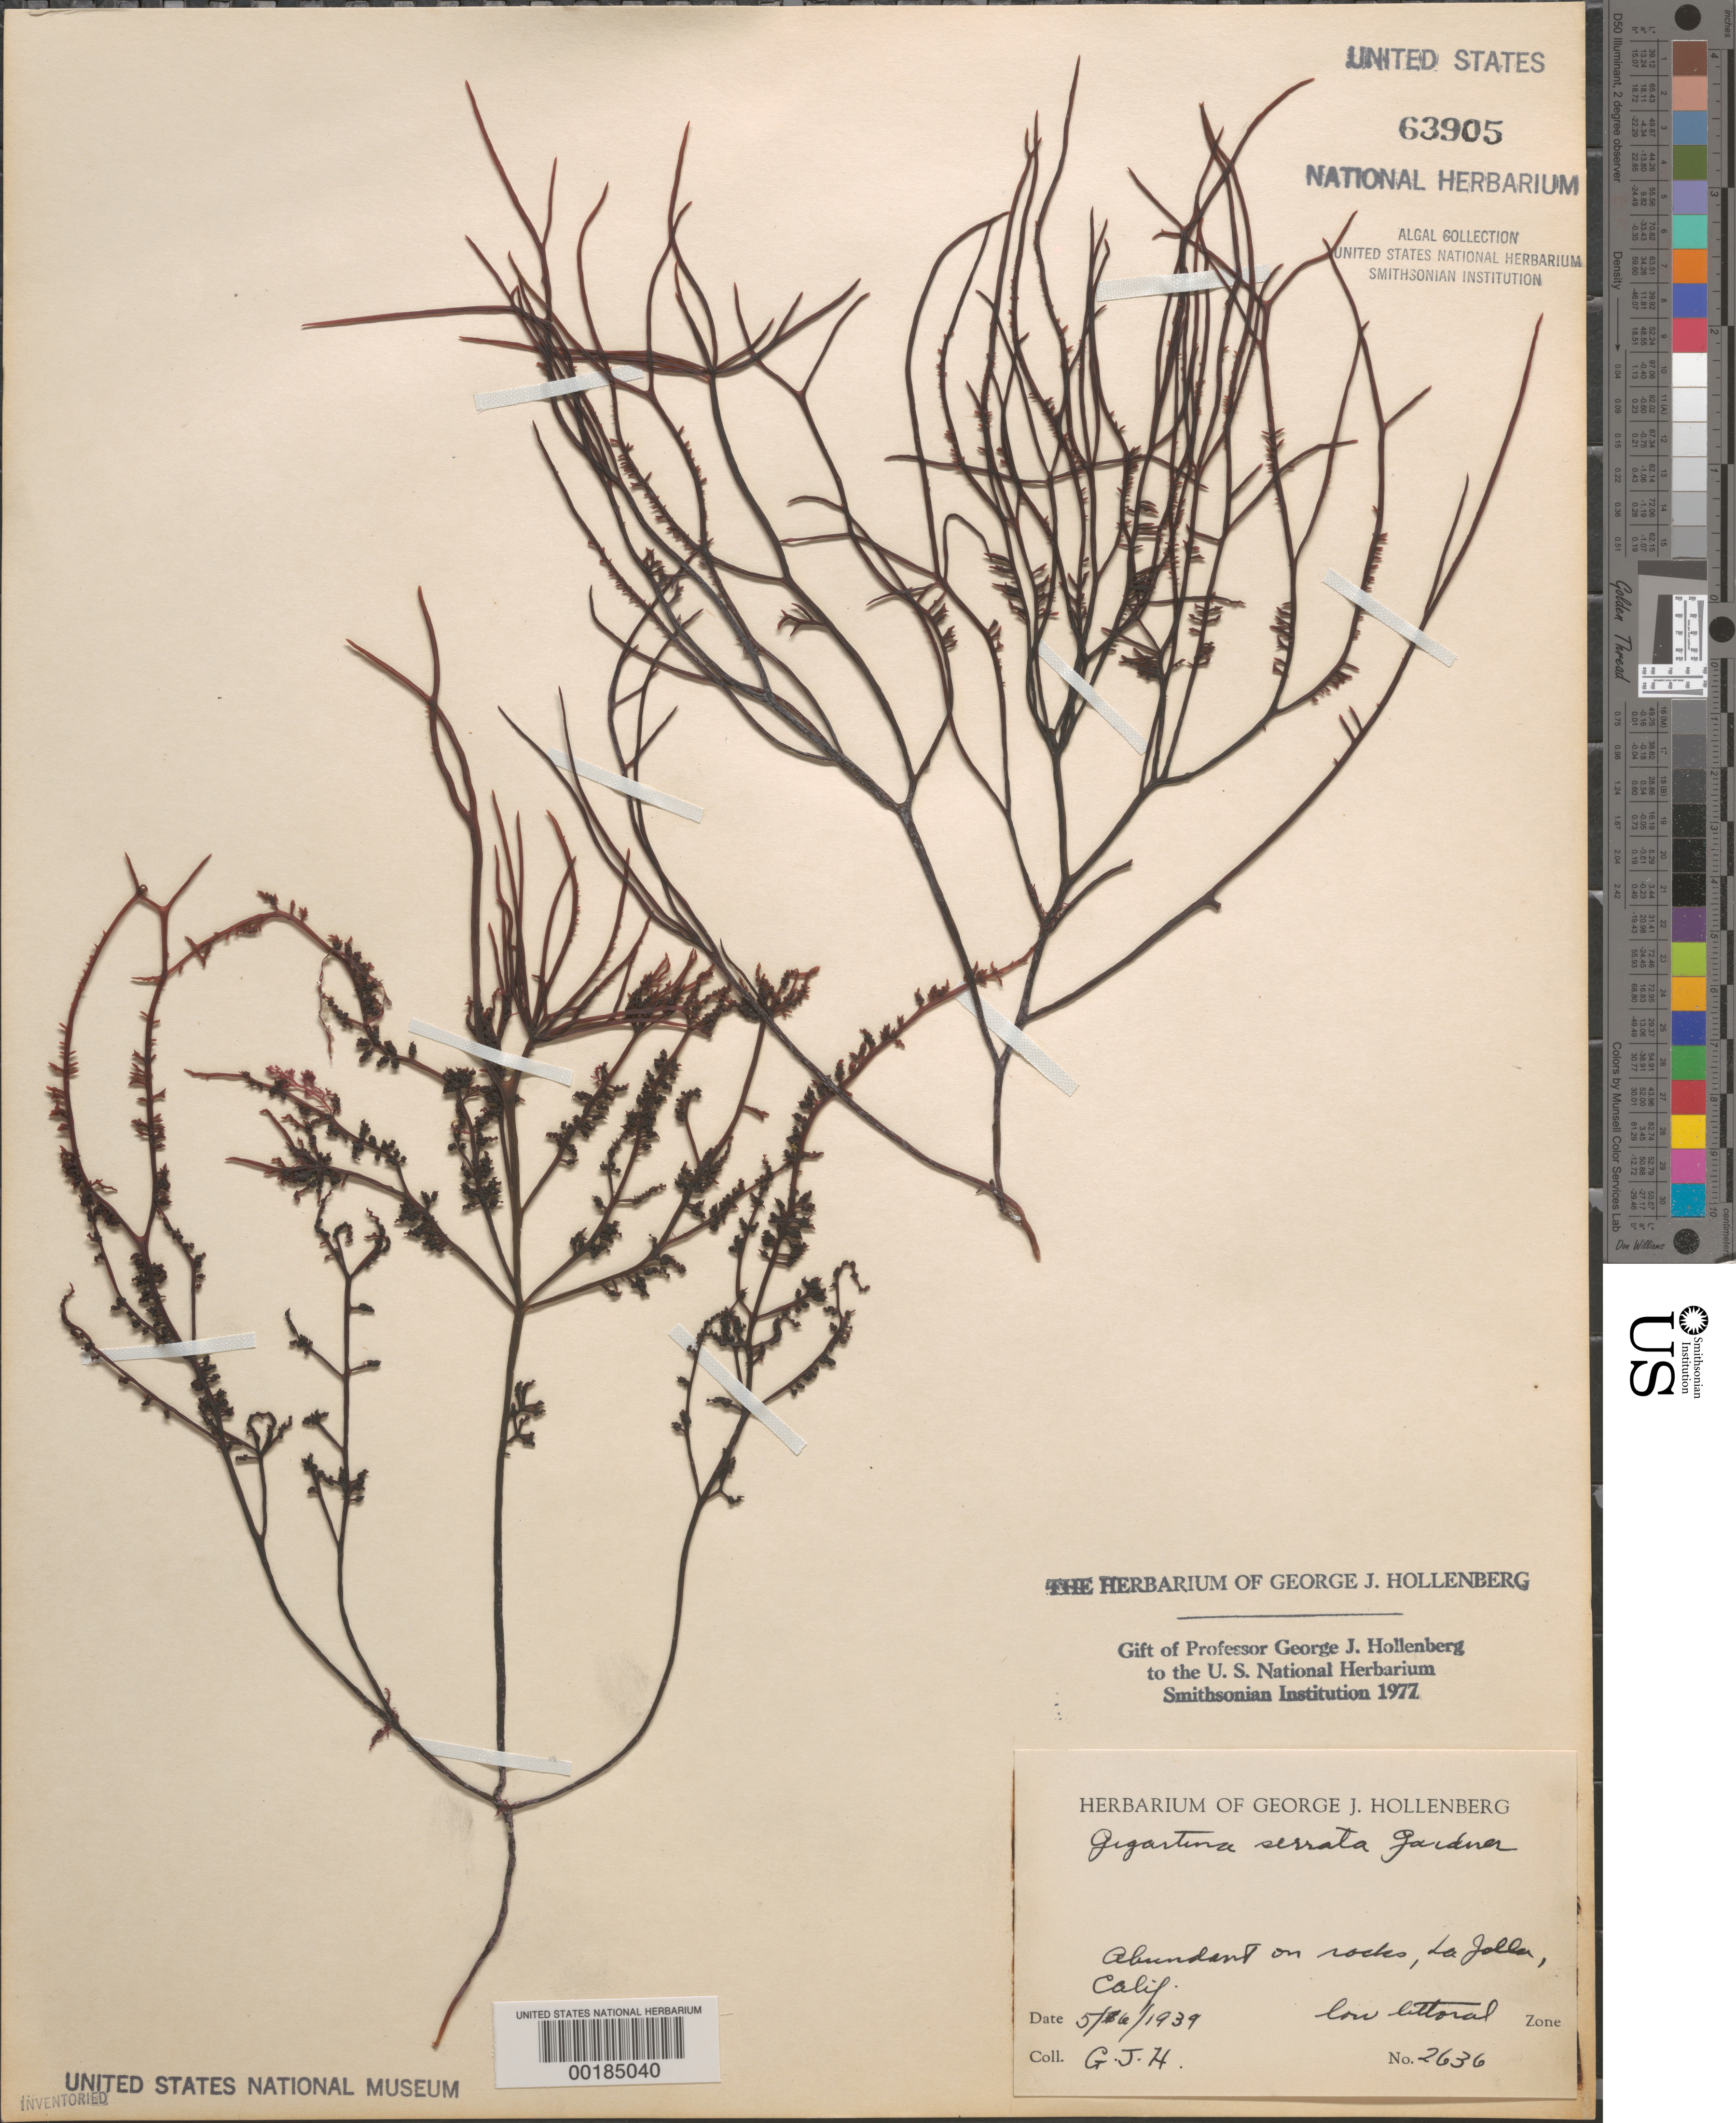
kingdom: Plantae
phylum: Rhodophyta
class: Florideophyceae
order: Gigartinales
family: Gigartinaceae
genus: Chondracanthus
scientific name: Chondracanthus serratus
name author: (N.L. Gardner) J.R. Hughey & Hommersand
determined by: Algae name updating Project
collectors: G. Hollenberg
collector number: GJH 2636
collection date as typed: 06 May 1939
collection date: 1939-05-06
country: United States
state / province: California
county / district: San Diego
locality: La Jolla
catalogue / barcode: US 63905